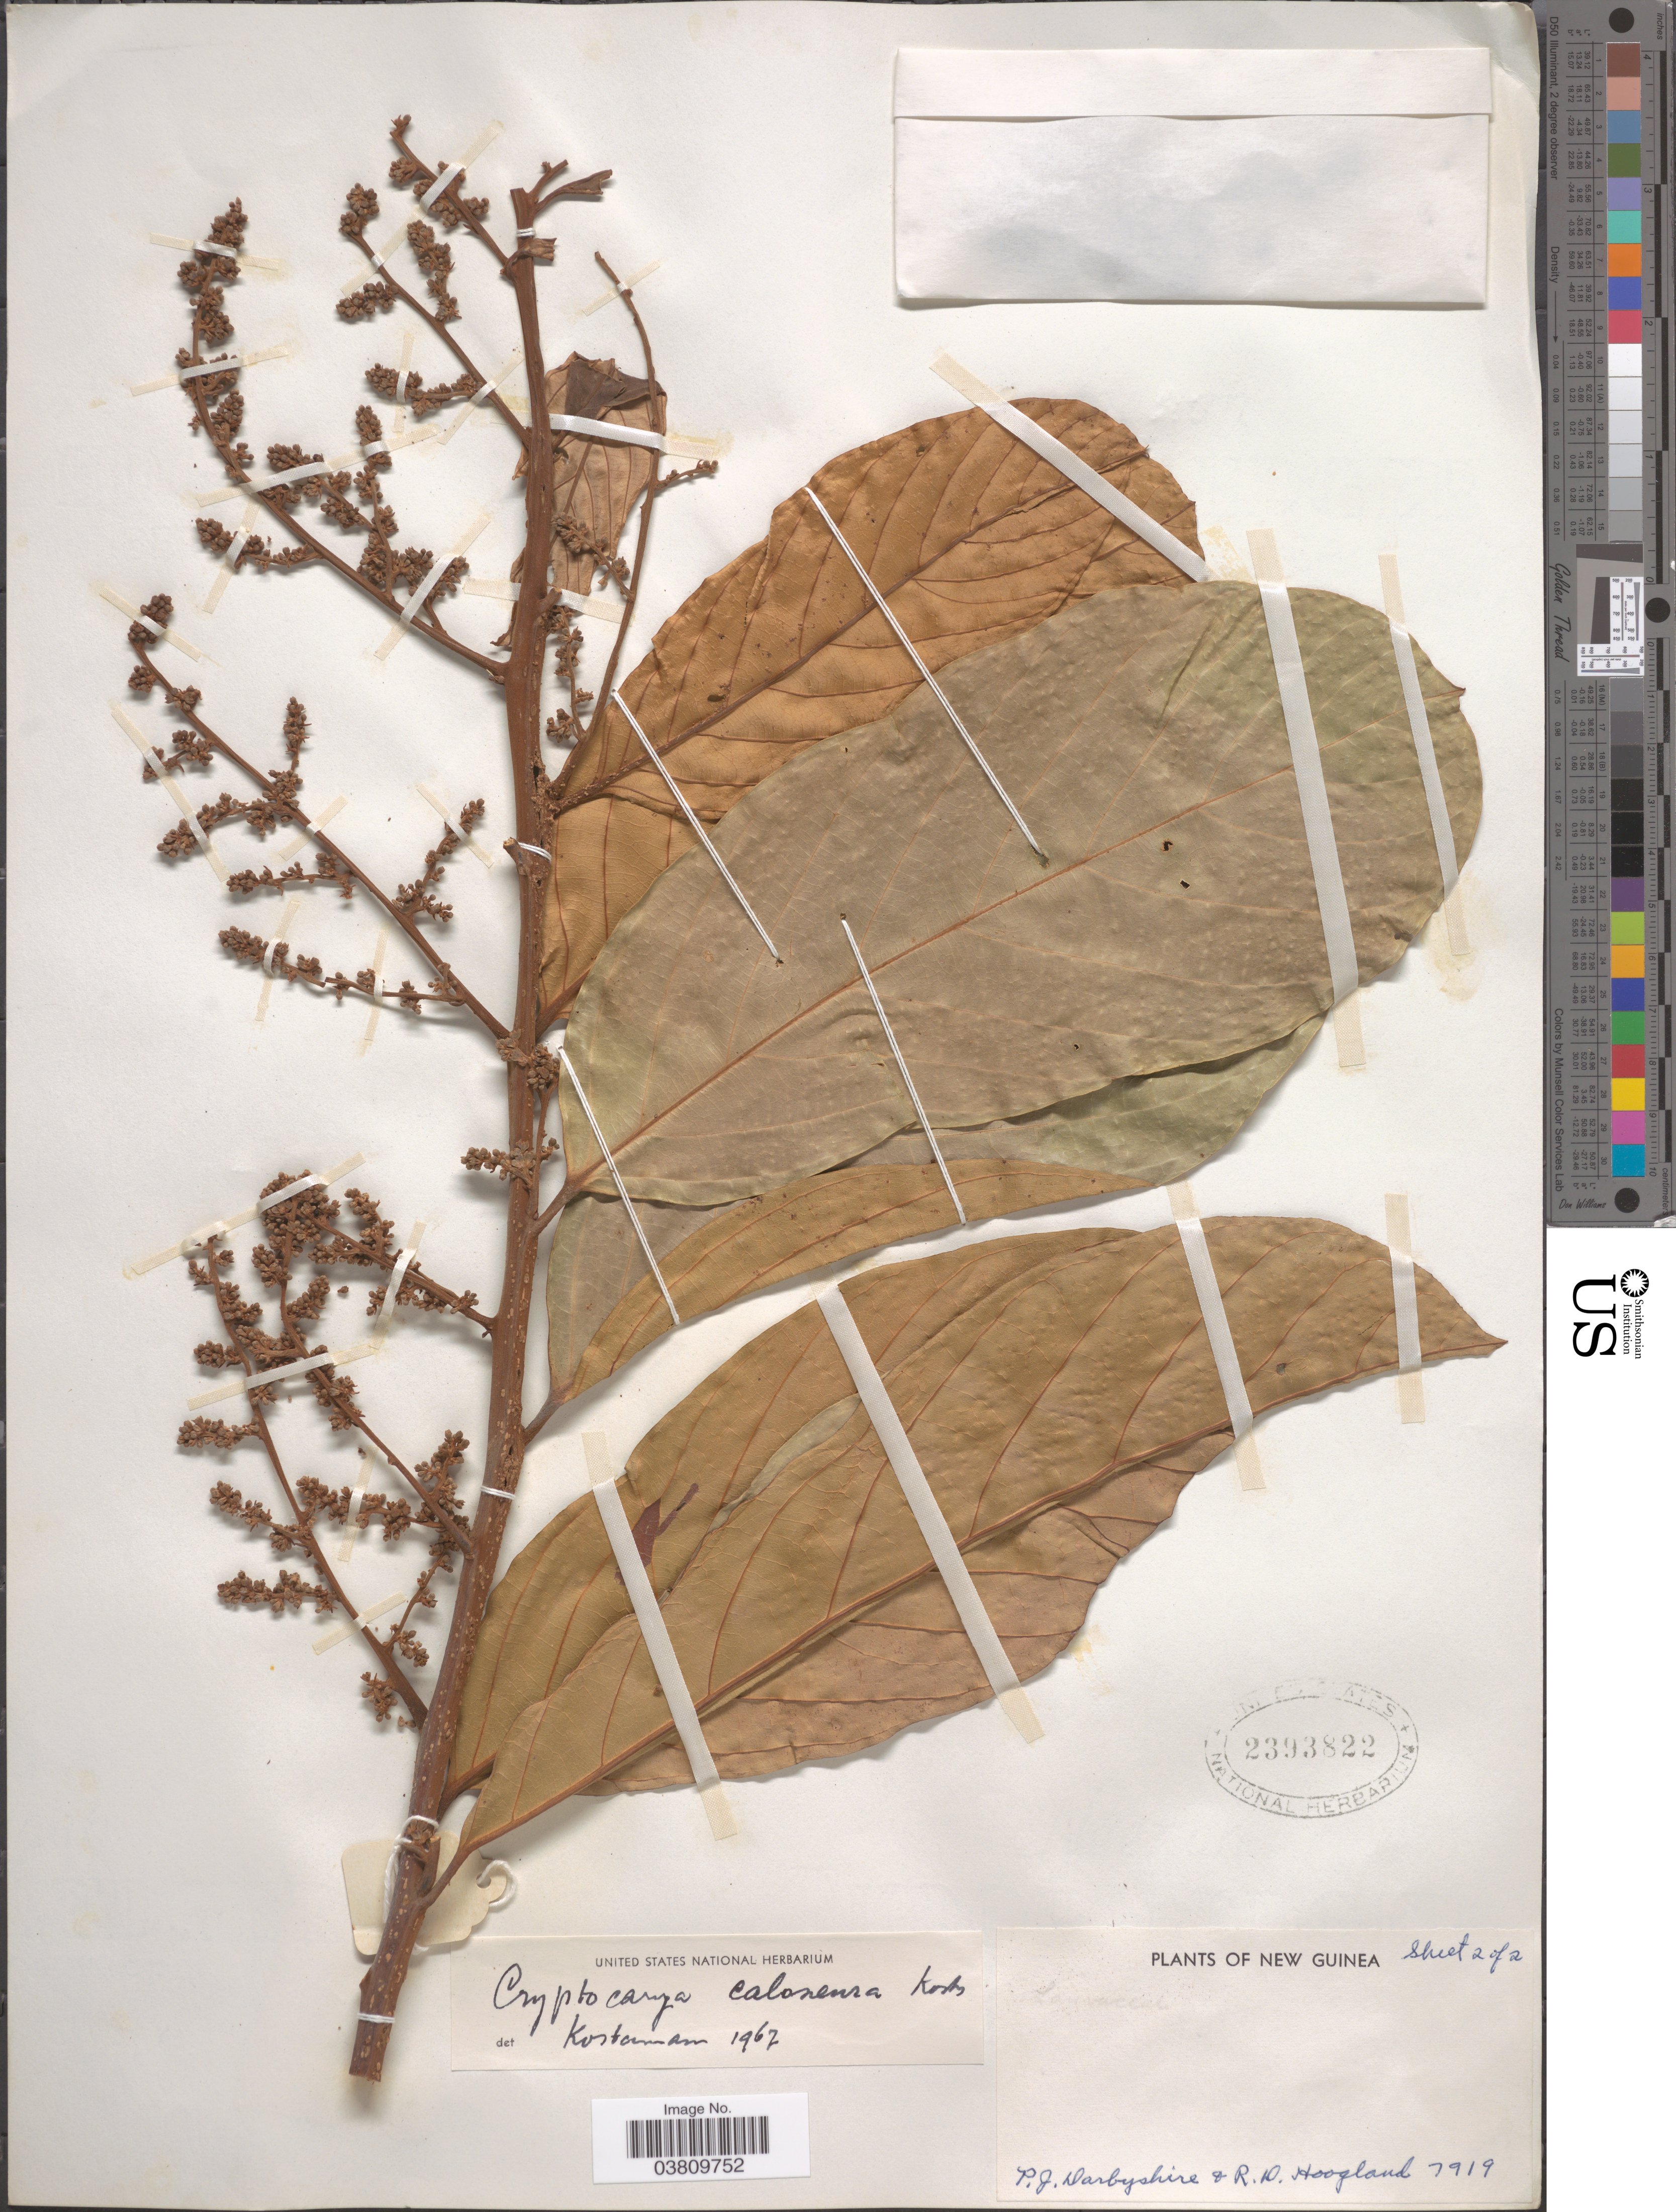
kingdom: Plantae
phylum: Tracheophyta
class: Magnoliopsida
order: Laurales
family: Lauraceae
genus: Cryptocarya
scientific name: Cryptocarya caloneura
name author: (Scherff) Kosterm.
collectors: P. Darbyshire & R. D. Hoogland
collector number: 7919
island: New Guinea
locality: New Guinea.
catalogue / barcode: US 2393822